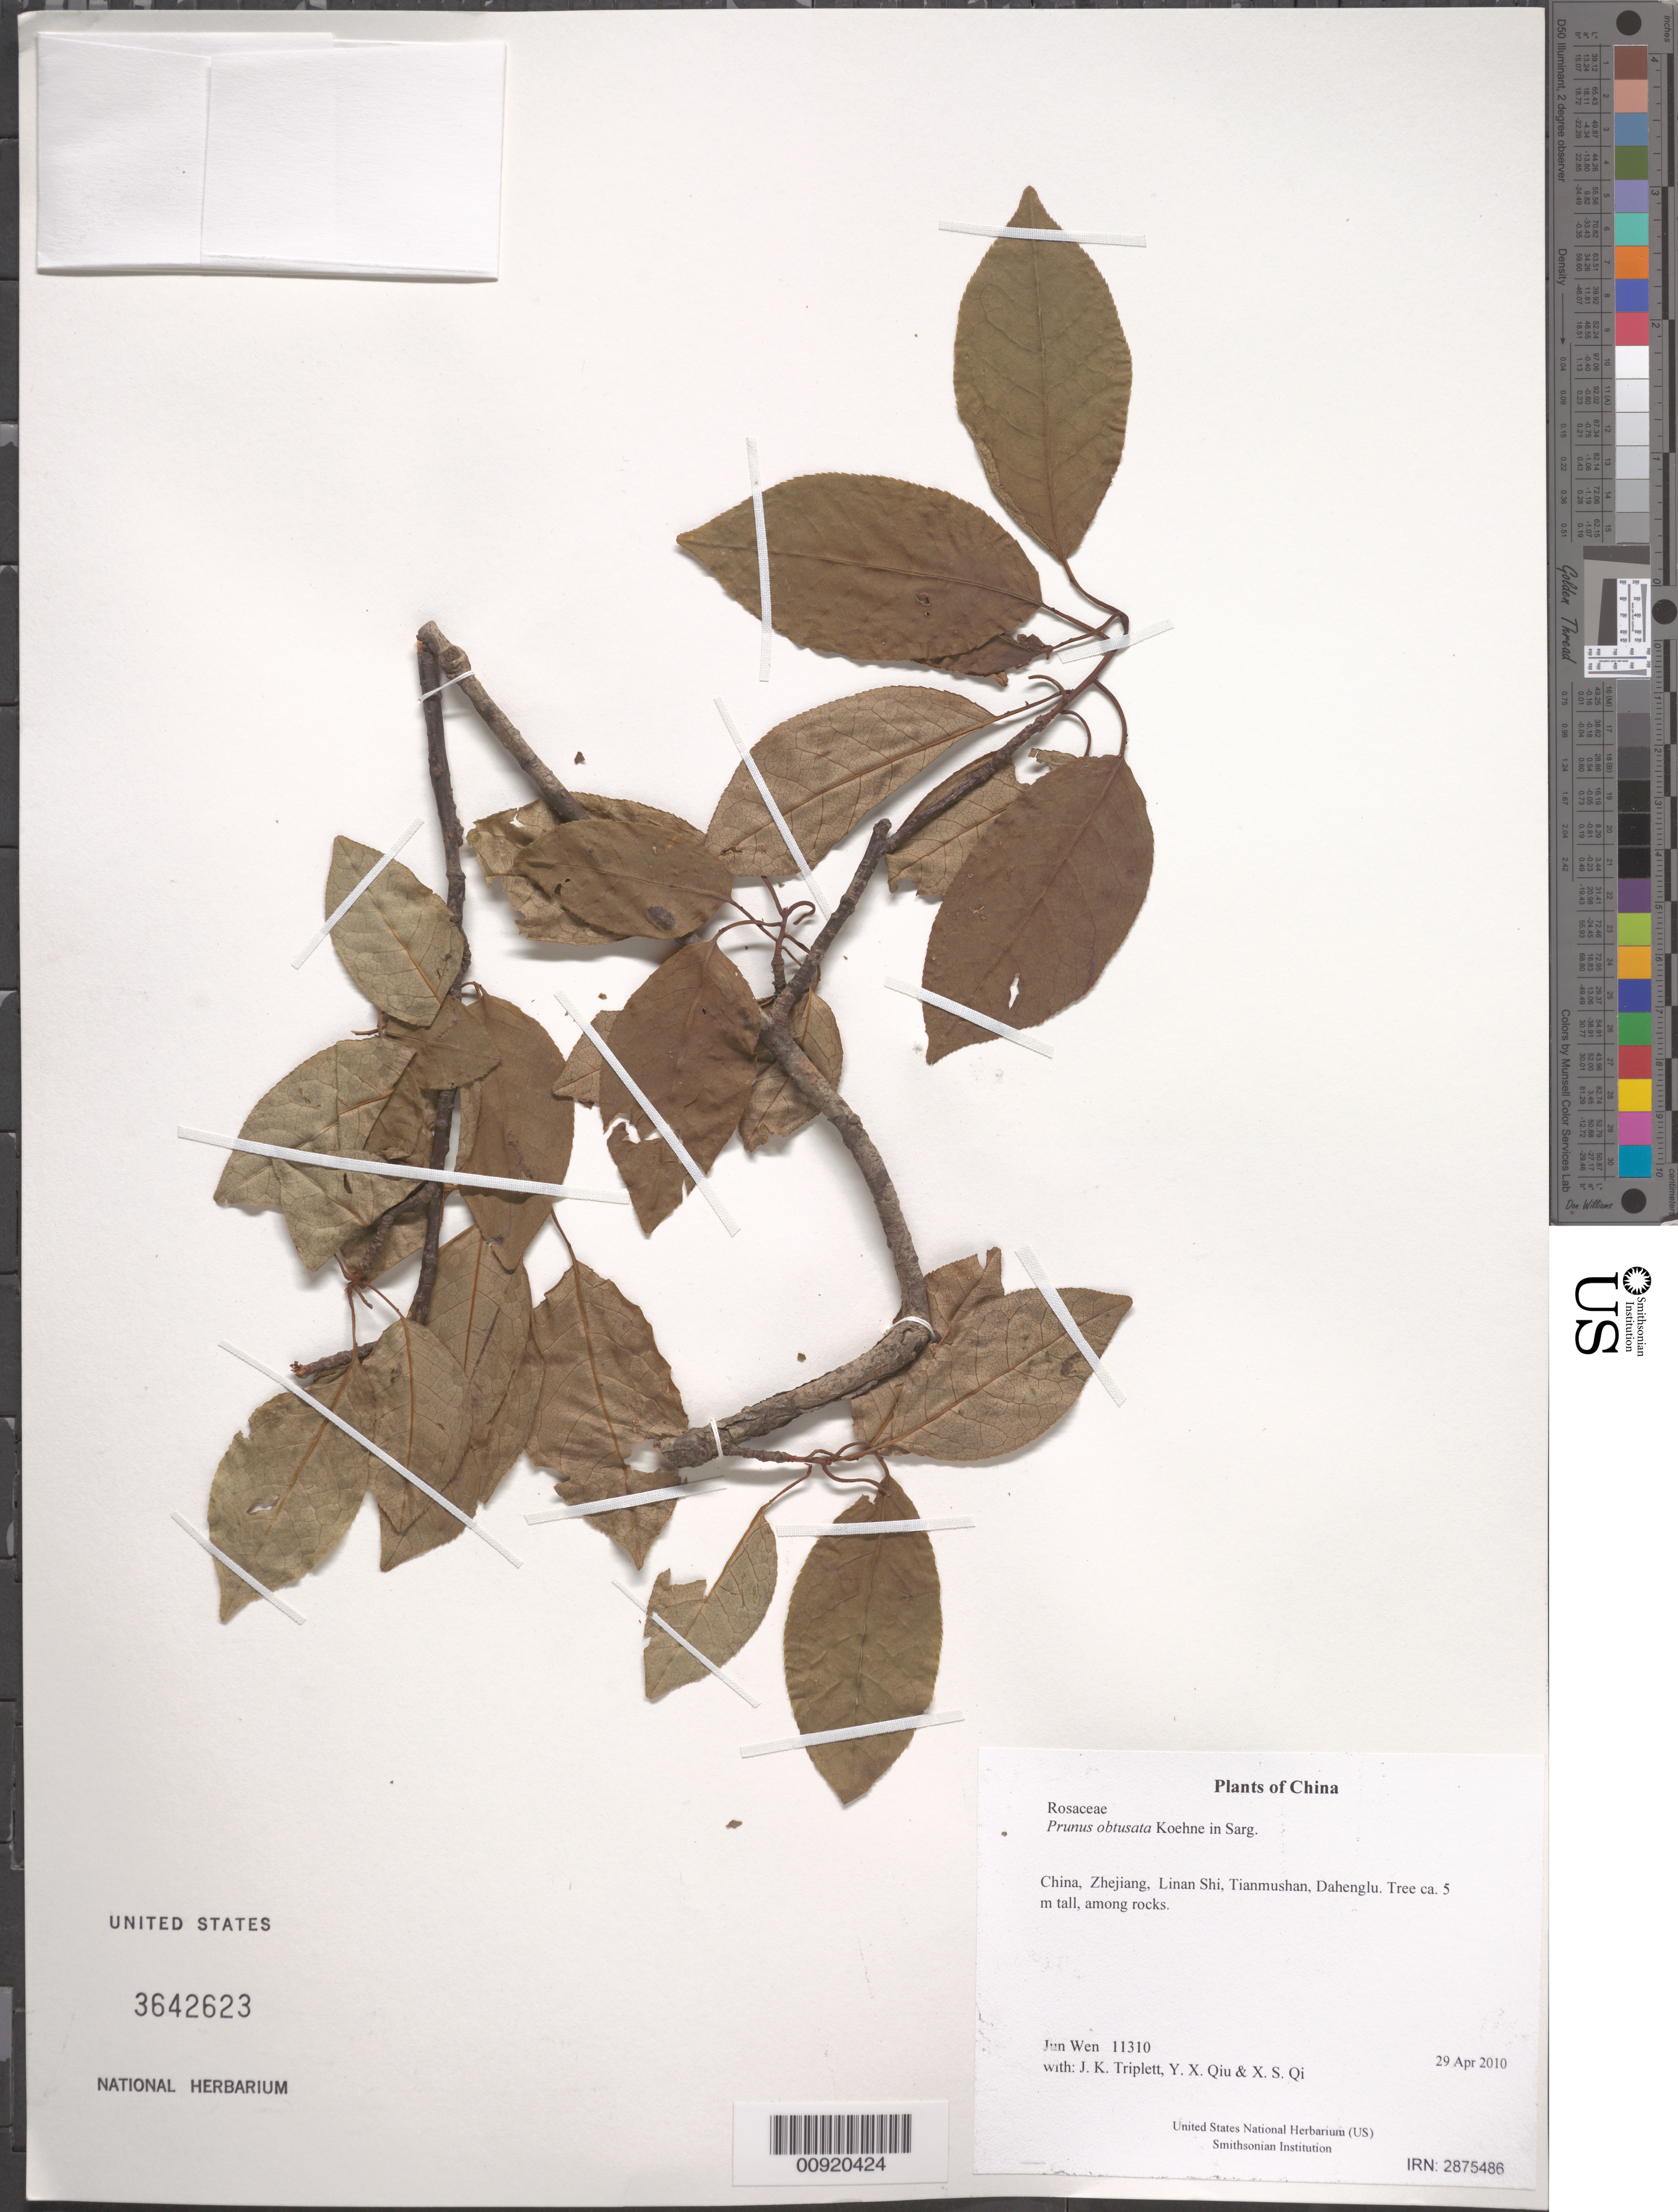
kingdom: Plantae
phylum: Tracheophyta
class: Magnoliopsida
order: Rosales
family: Rosaceae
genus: Prunus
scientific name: Prunus obtusata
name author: Koehne in Sarg.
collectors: J. Wen, J. K. Triplett, Y. X. Qiu & X. S. Qi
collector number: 11310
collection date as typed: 29 Apr 2010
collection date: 2010-04-29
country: China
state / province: Zhejiang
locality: Linan Shi, Tianmushan, Dahenglu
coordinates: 30 20.489 N, 119 25 40.4 E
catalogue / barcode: US 3642623